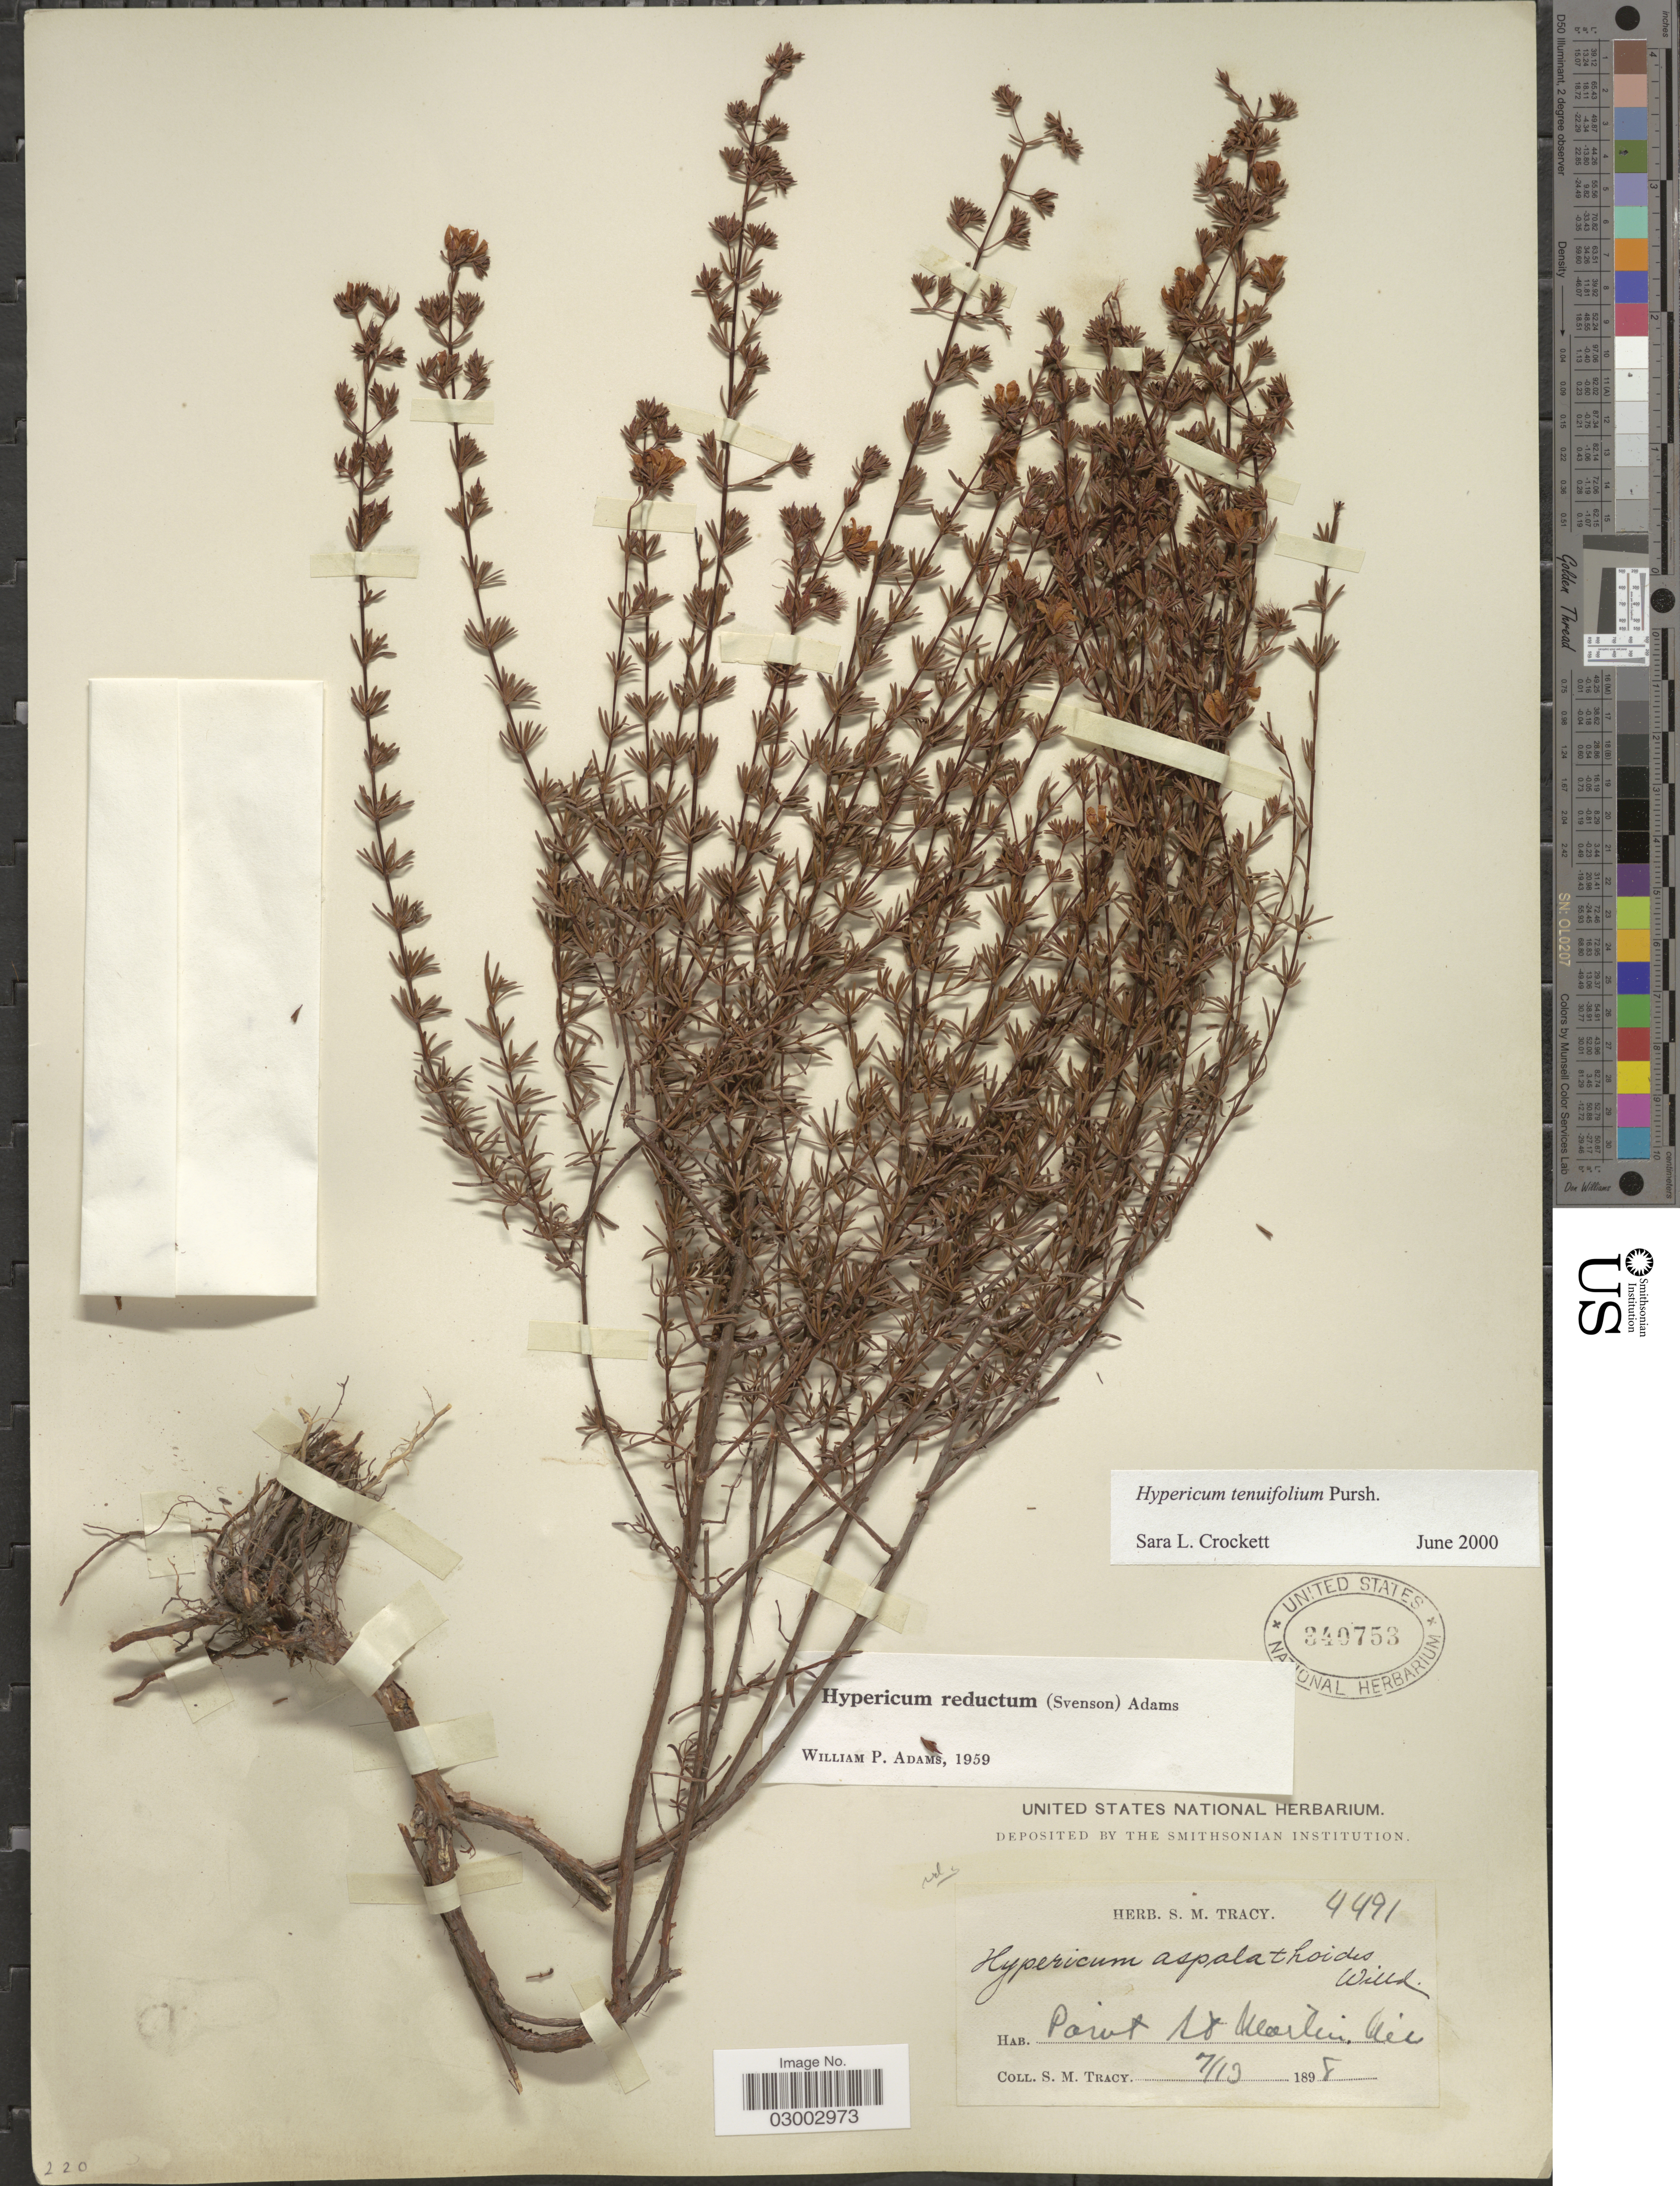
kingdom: Plantae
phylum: Tracheophyta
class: Magnoliopsida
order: Malpighiales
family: Hypericaceae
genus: Hypericum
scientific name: Hypericum tenuifolium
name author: Pursh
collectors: S. M. Tracy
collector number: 4491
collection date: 1898-07-13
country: United States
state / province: Mississippi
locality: Point St. Martin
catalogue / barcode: US 340753